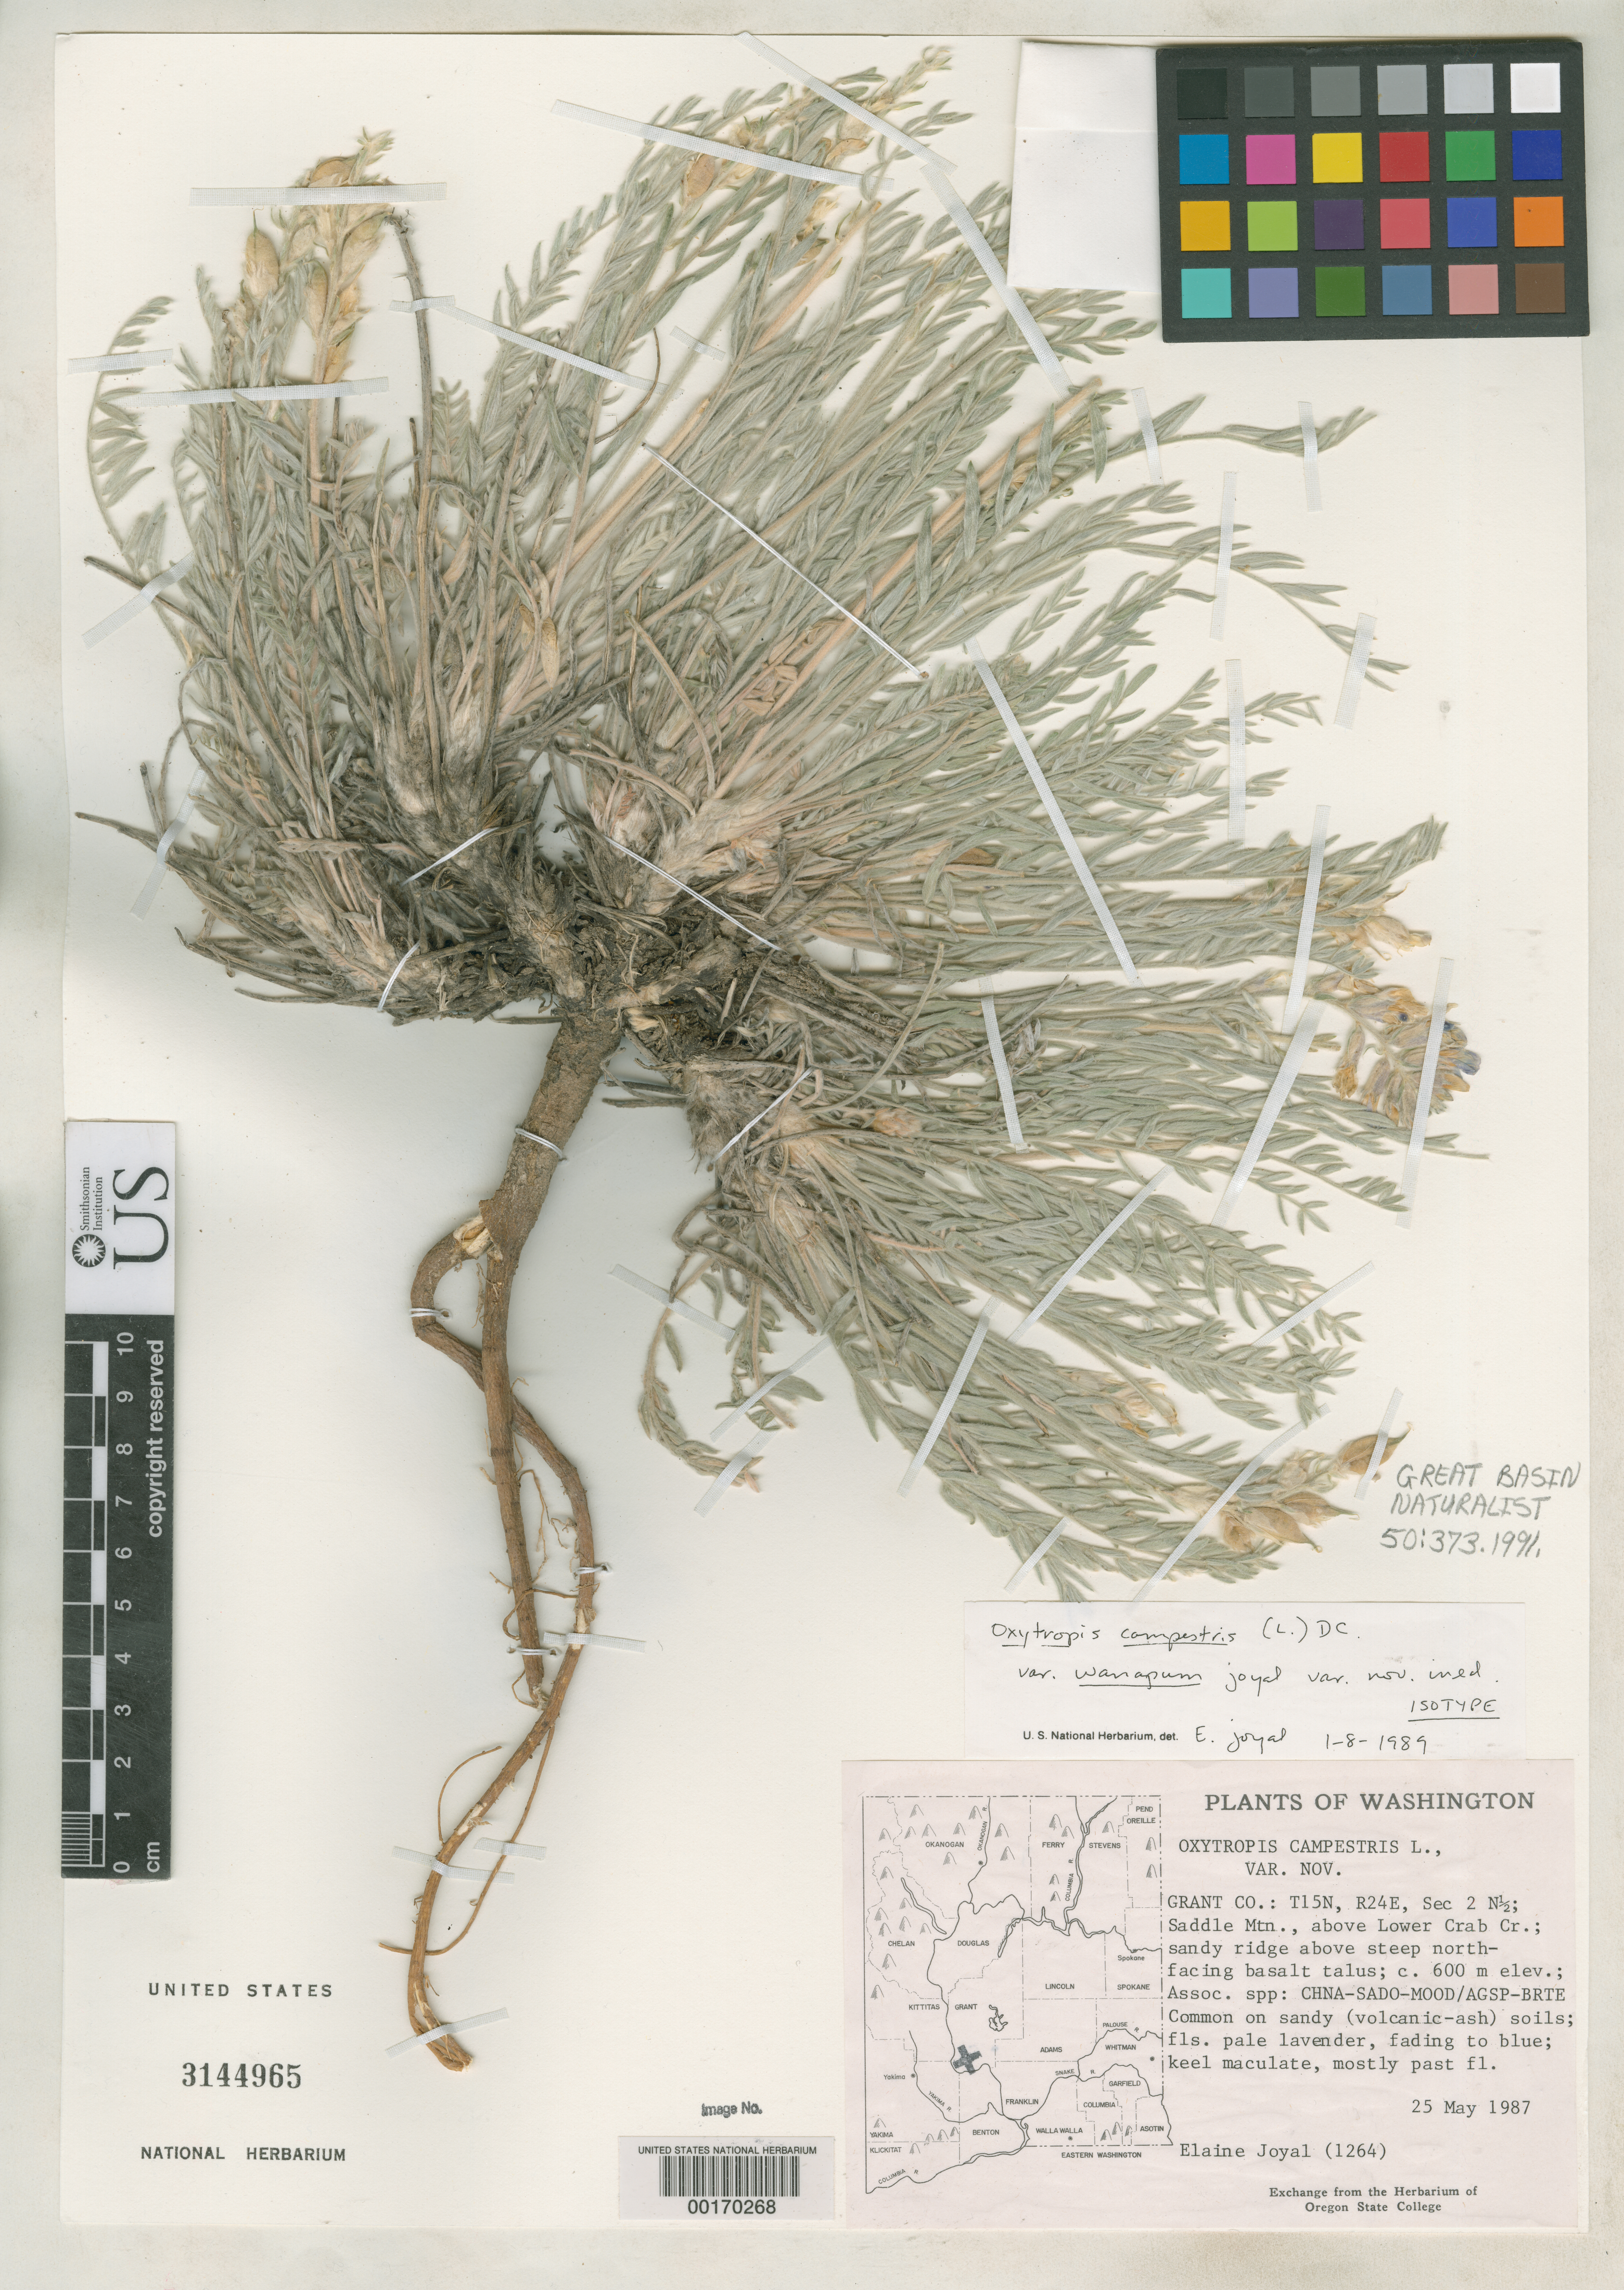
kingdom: Plantae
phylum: Tracheophyta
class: Magnoliopsida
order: Fabales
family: Fabaceae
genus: Oxytropis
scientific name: Oxytropis campestris var. wanapum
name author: Joyal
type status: Isotype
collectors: E. Joyal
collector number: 1264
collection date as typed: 25 May 1987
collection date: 1987-05-25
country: United States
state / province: Washington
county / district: Grant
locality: Saddle Mountain, above lower Crab Cr., sandy ridge above steep N-facing basalt talus.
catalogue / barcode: US 3144965